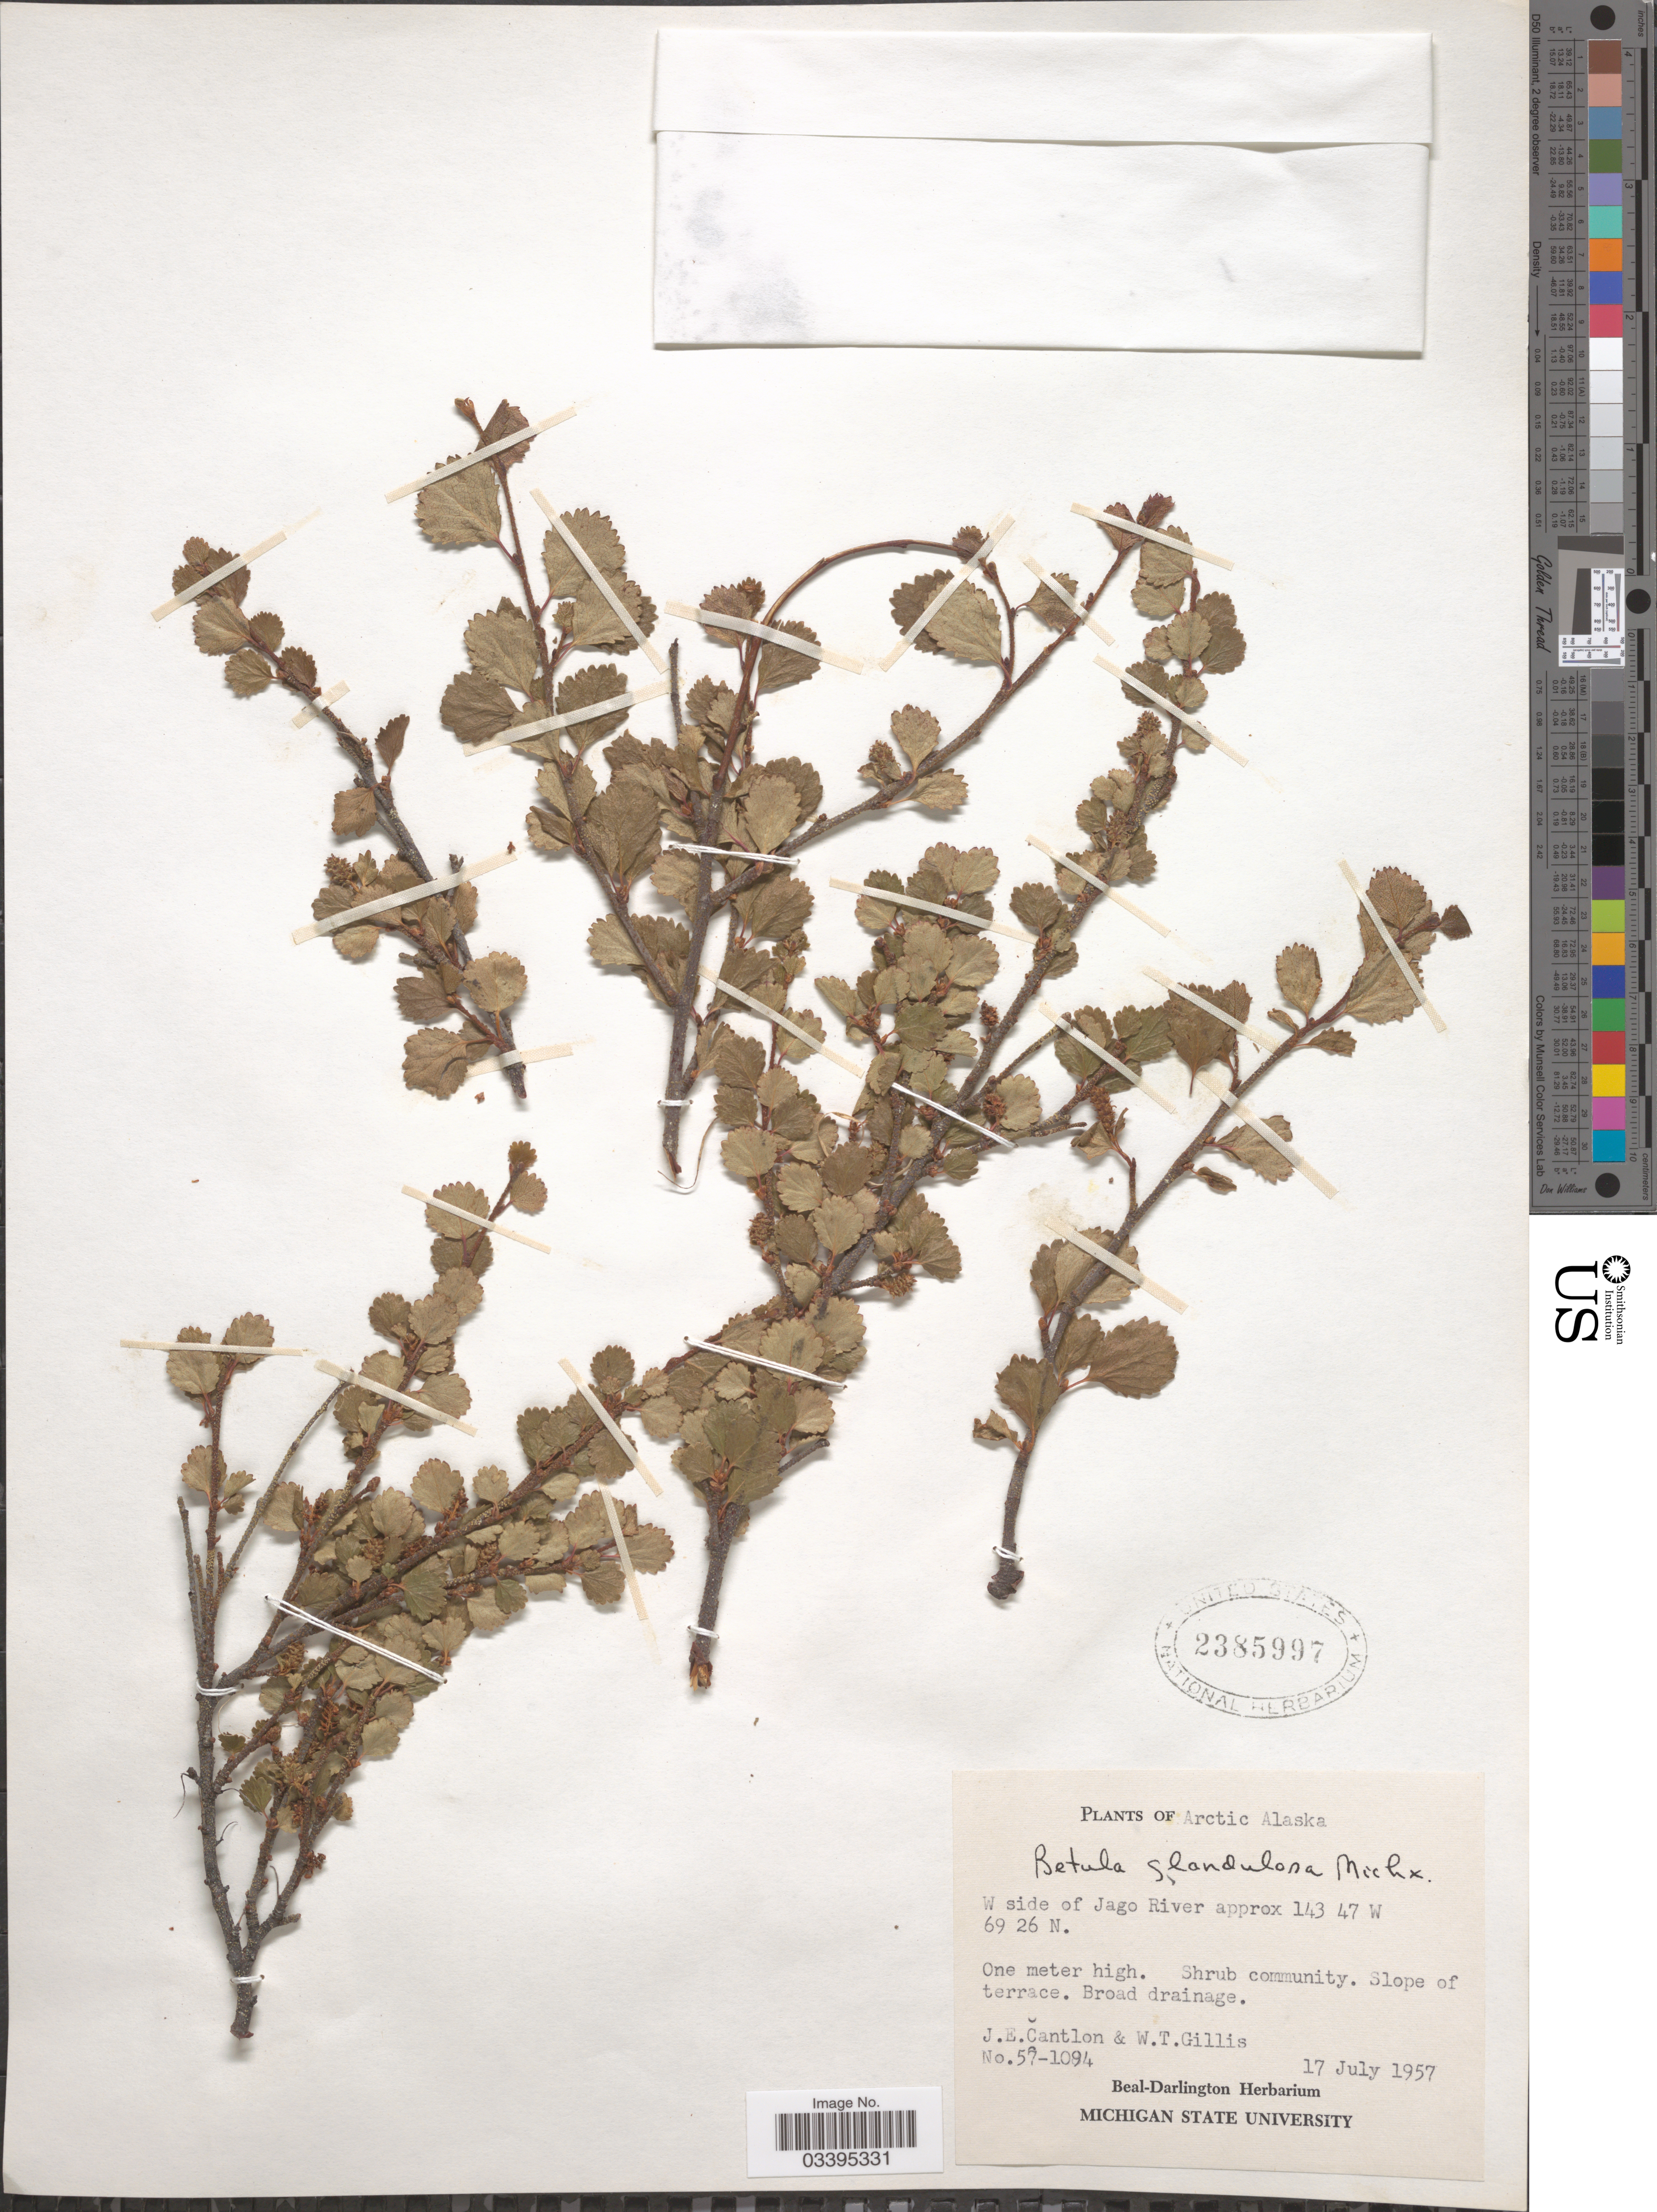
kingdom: Plantae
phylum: Tracheophyta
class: Magnoliopsida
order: Fagales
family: Betulaceae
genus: Betula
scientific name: Betula glandulosa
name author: Michx.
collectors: J. Cantlon & W. T. Gillis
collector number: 57-1094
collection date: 1957-07-17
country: United States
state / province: Alaska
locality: Arctic Alaska. W side of Jago River.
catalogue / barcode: US 2385997